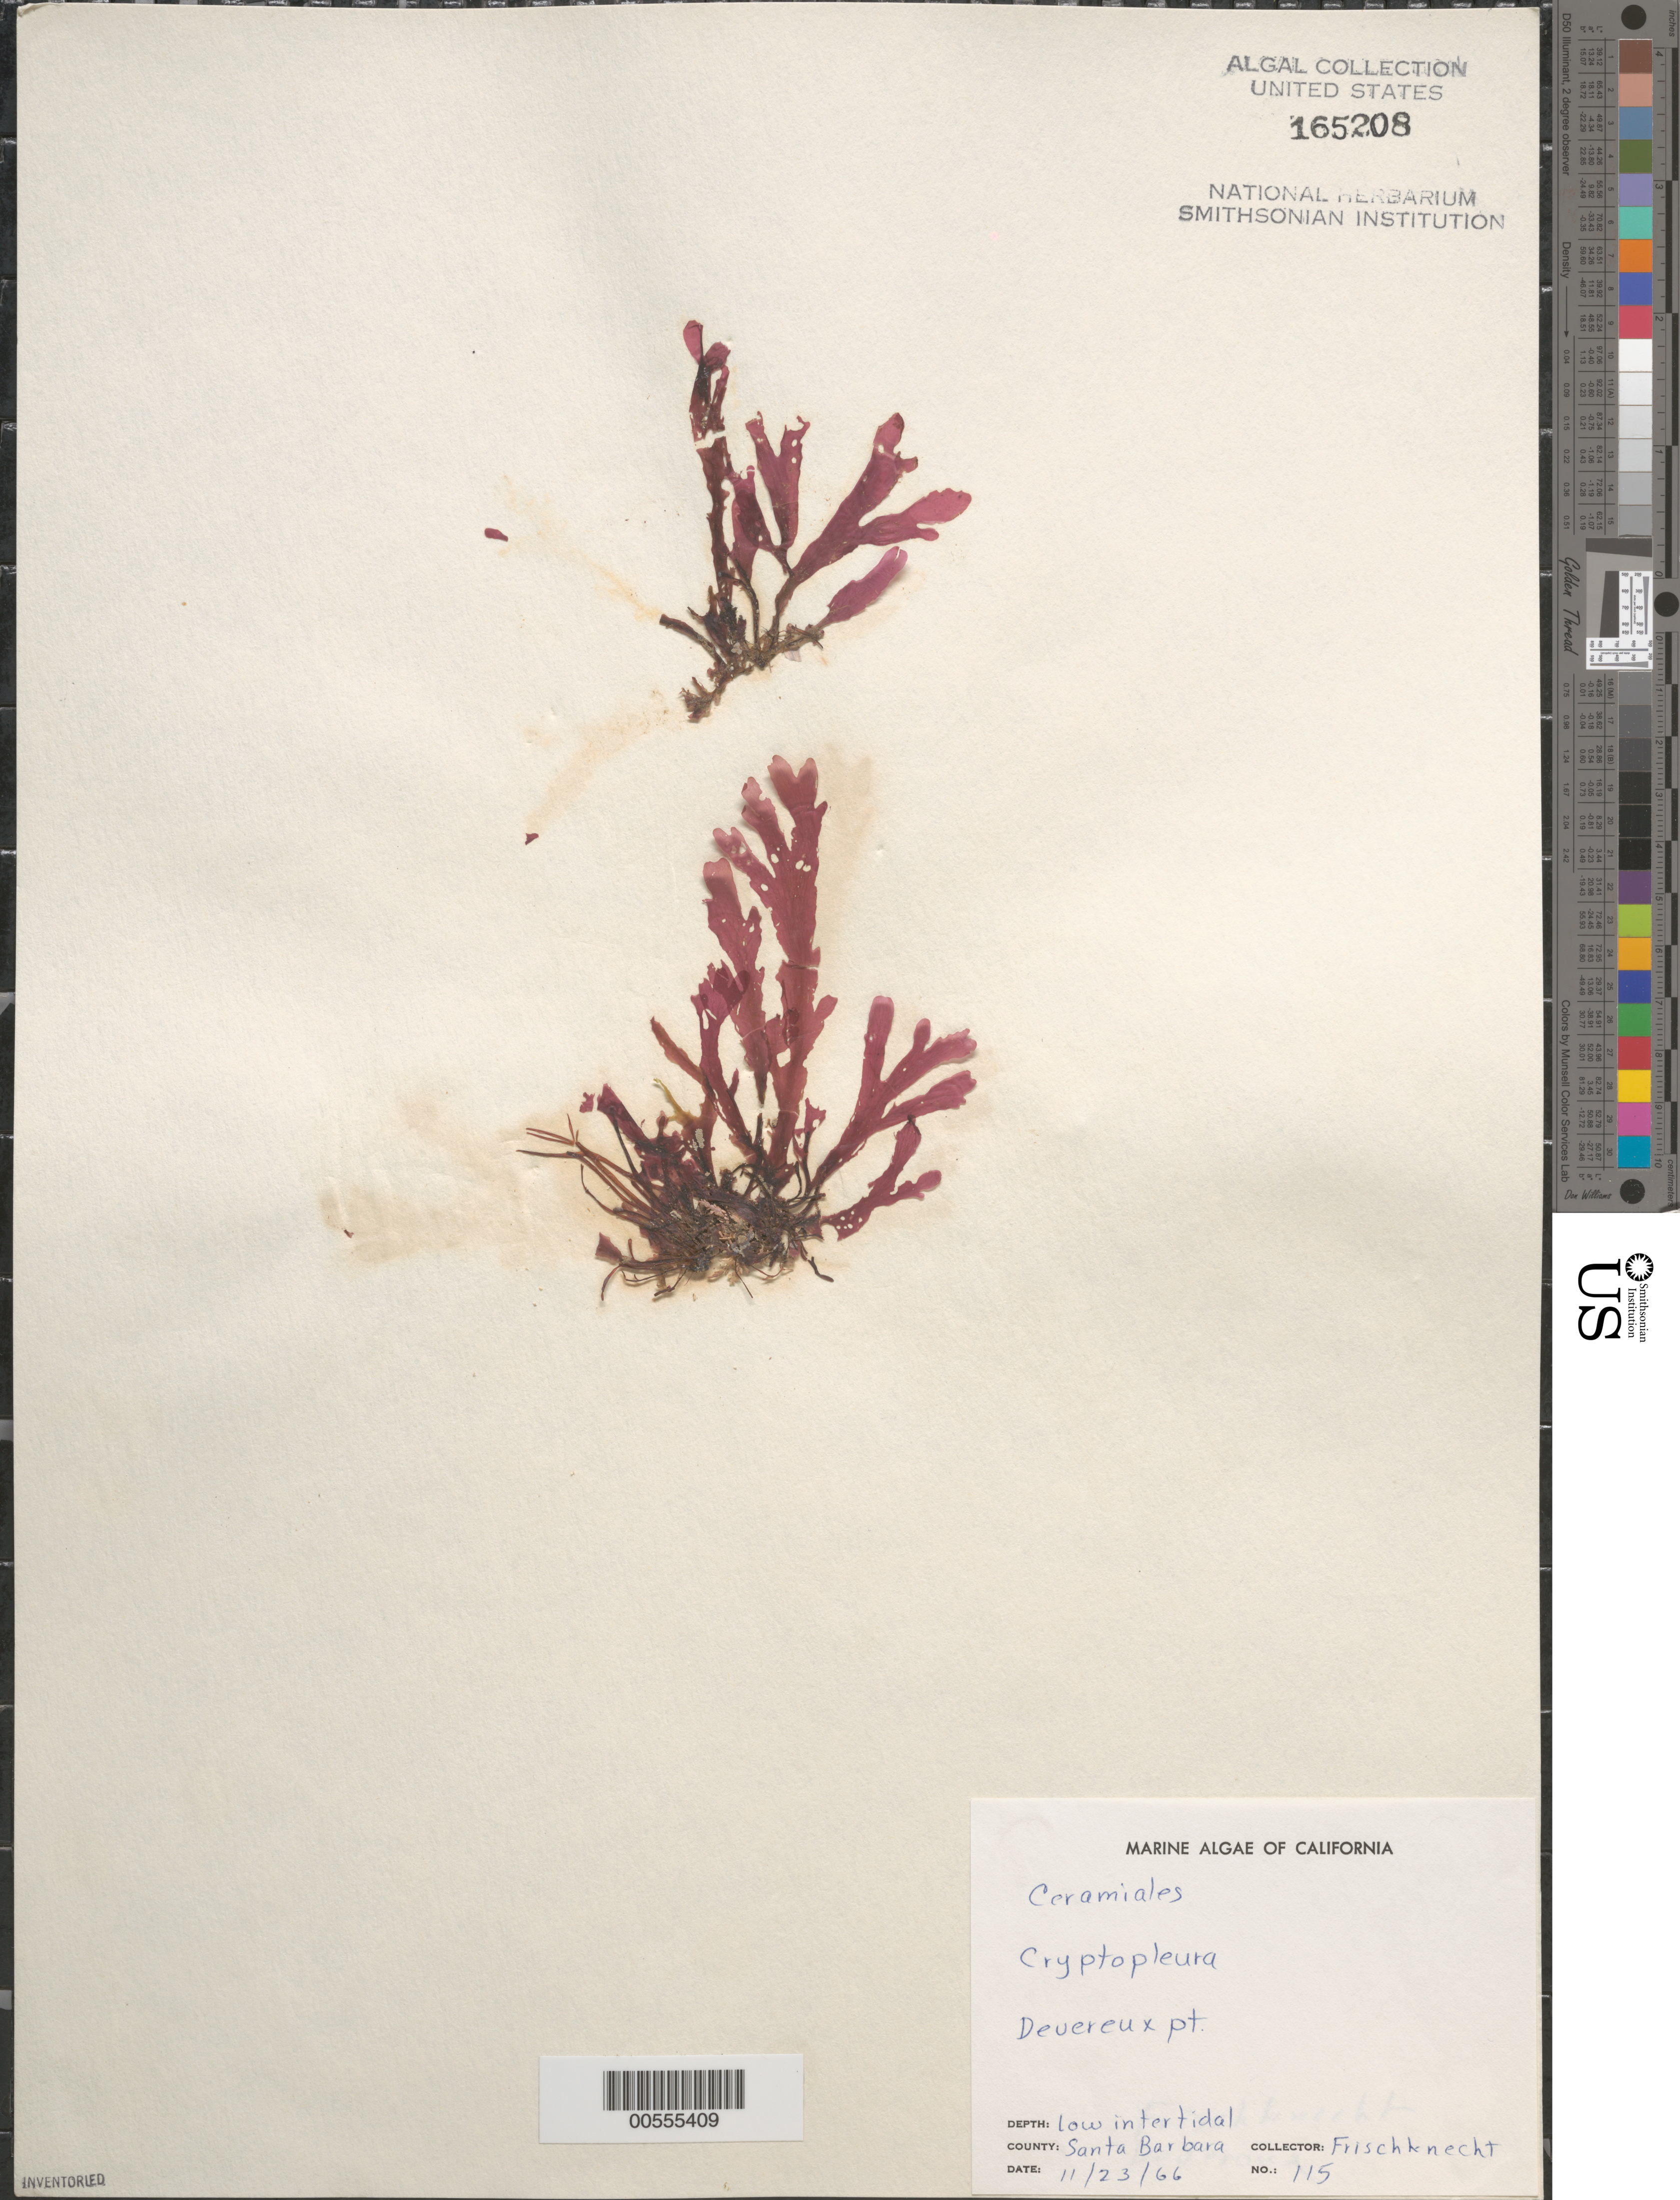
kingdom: Plantae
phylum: Rhodophyta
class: Florideophyceae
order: Ceramiales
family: Delesseriaceae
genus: Cryptopleura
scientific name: Cryptopleura sp.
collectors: -. Frischknecht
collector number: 115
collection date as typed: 23 Nov 1966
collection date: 1966-11-23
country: United States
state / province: California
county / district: Santa Barbara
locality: Devereux Point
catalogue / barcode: US 165208